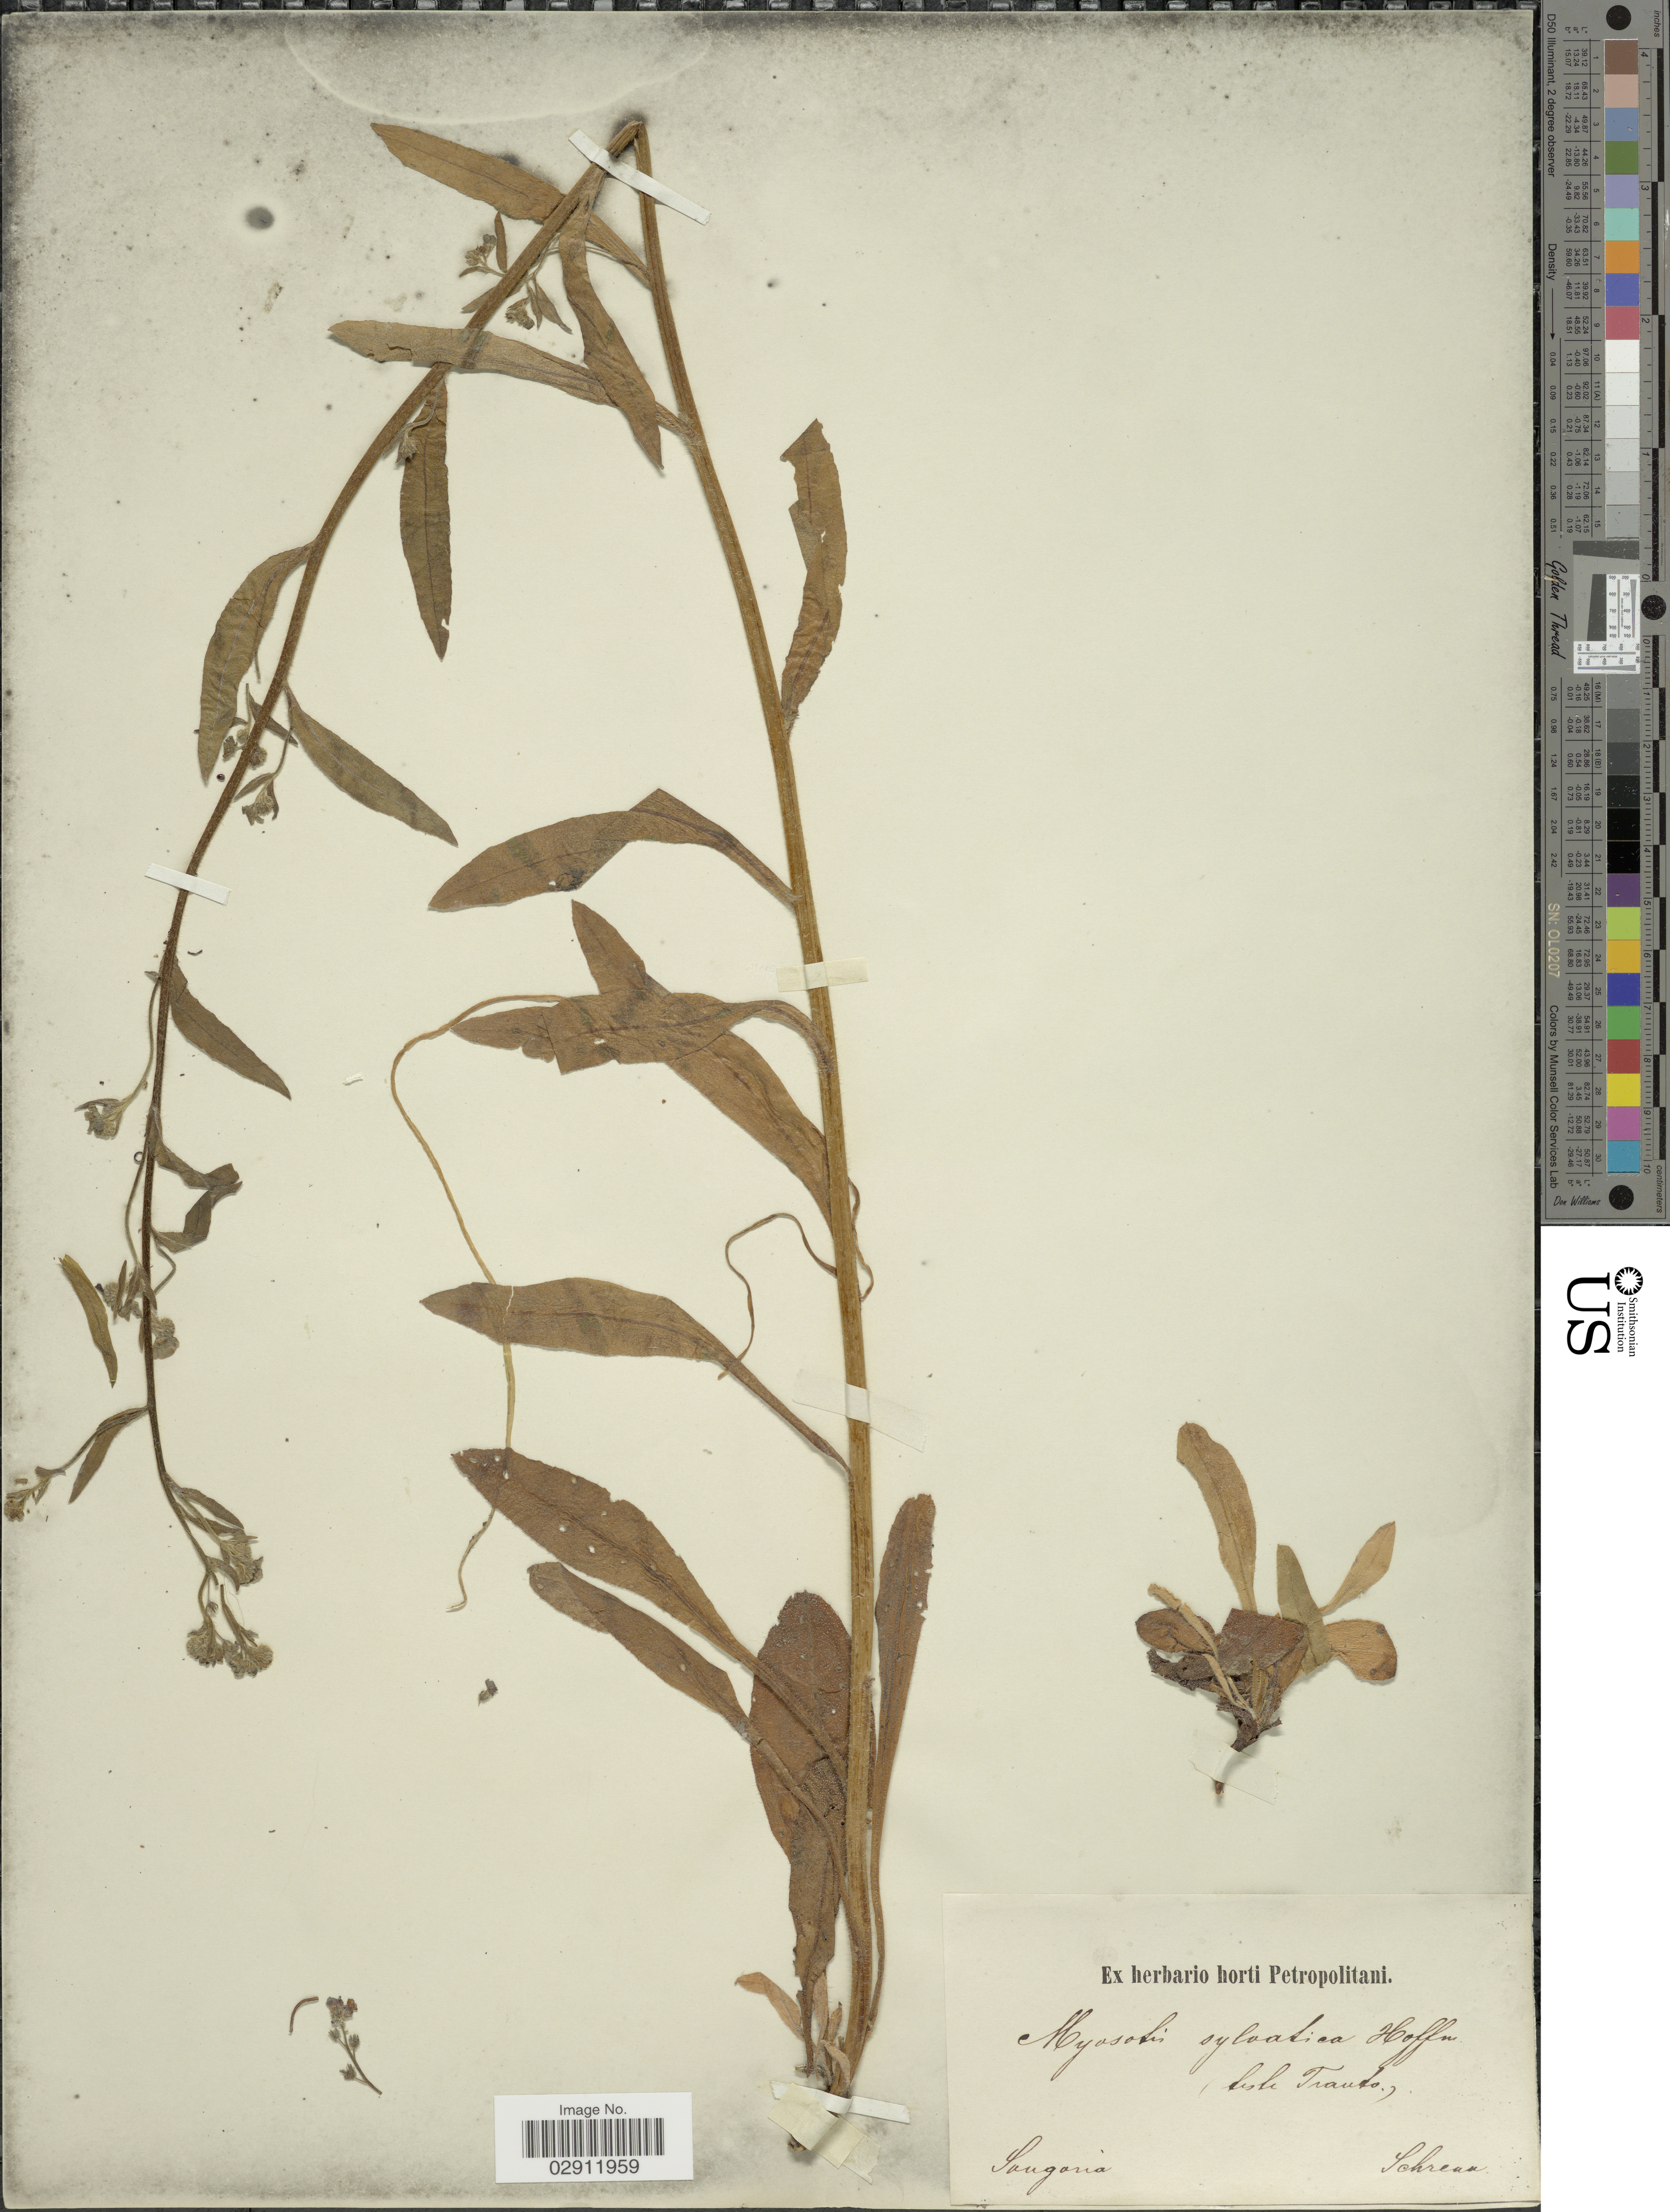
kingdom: Plantae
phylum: Tracheophyta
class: Magnoliopsida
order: Boraginales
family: Boraginaceae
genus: Myosotis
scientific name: Myosotis sylvatica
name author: Ehrh. ex Hoffm.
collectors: A.G. Schrenk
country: Kazakhstan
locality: Songoria.